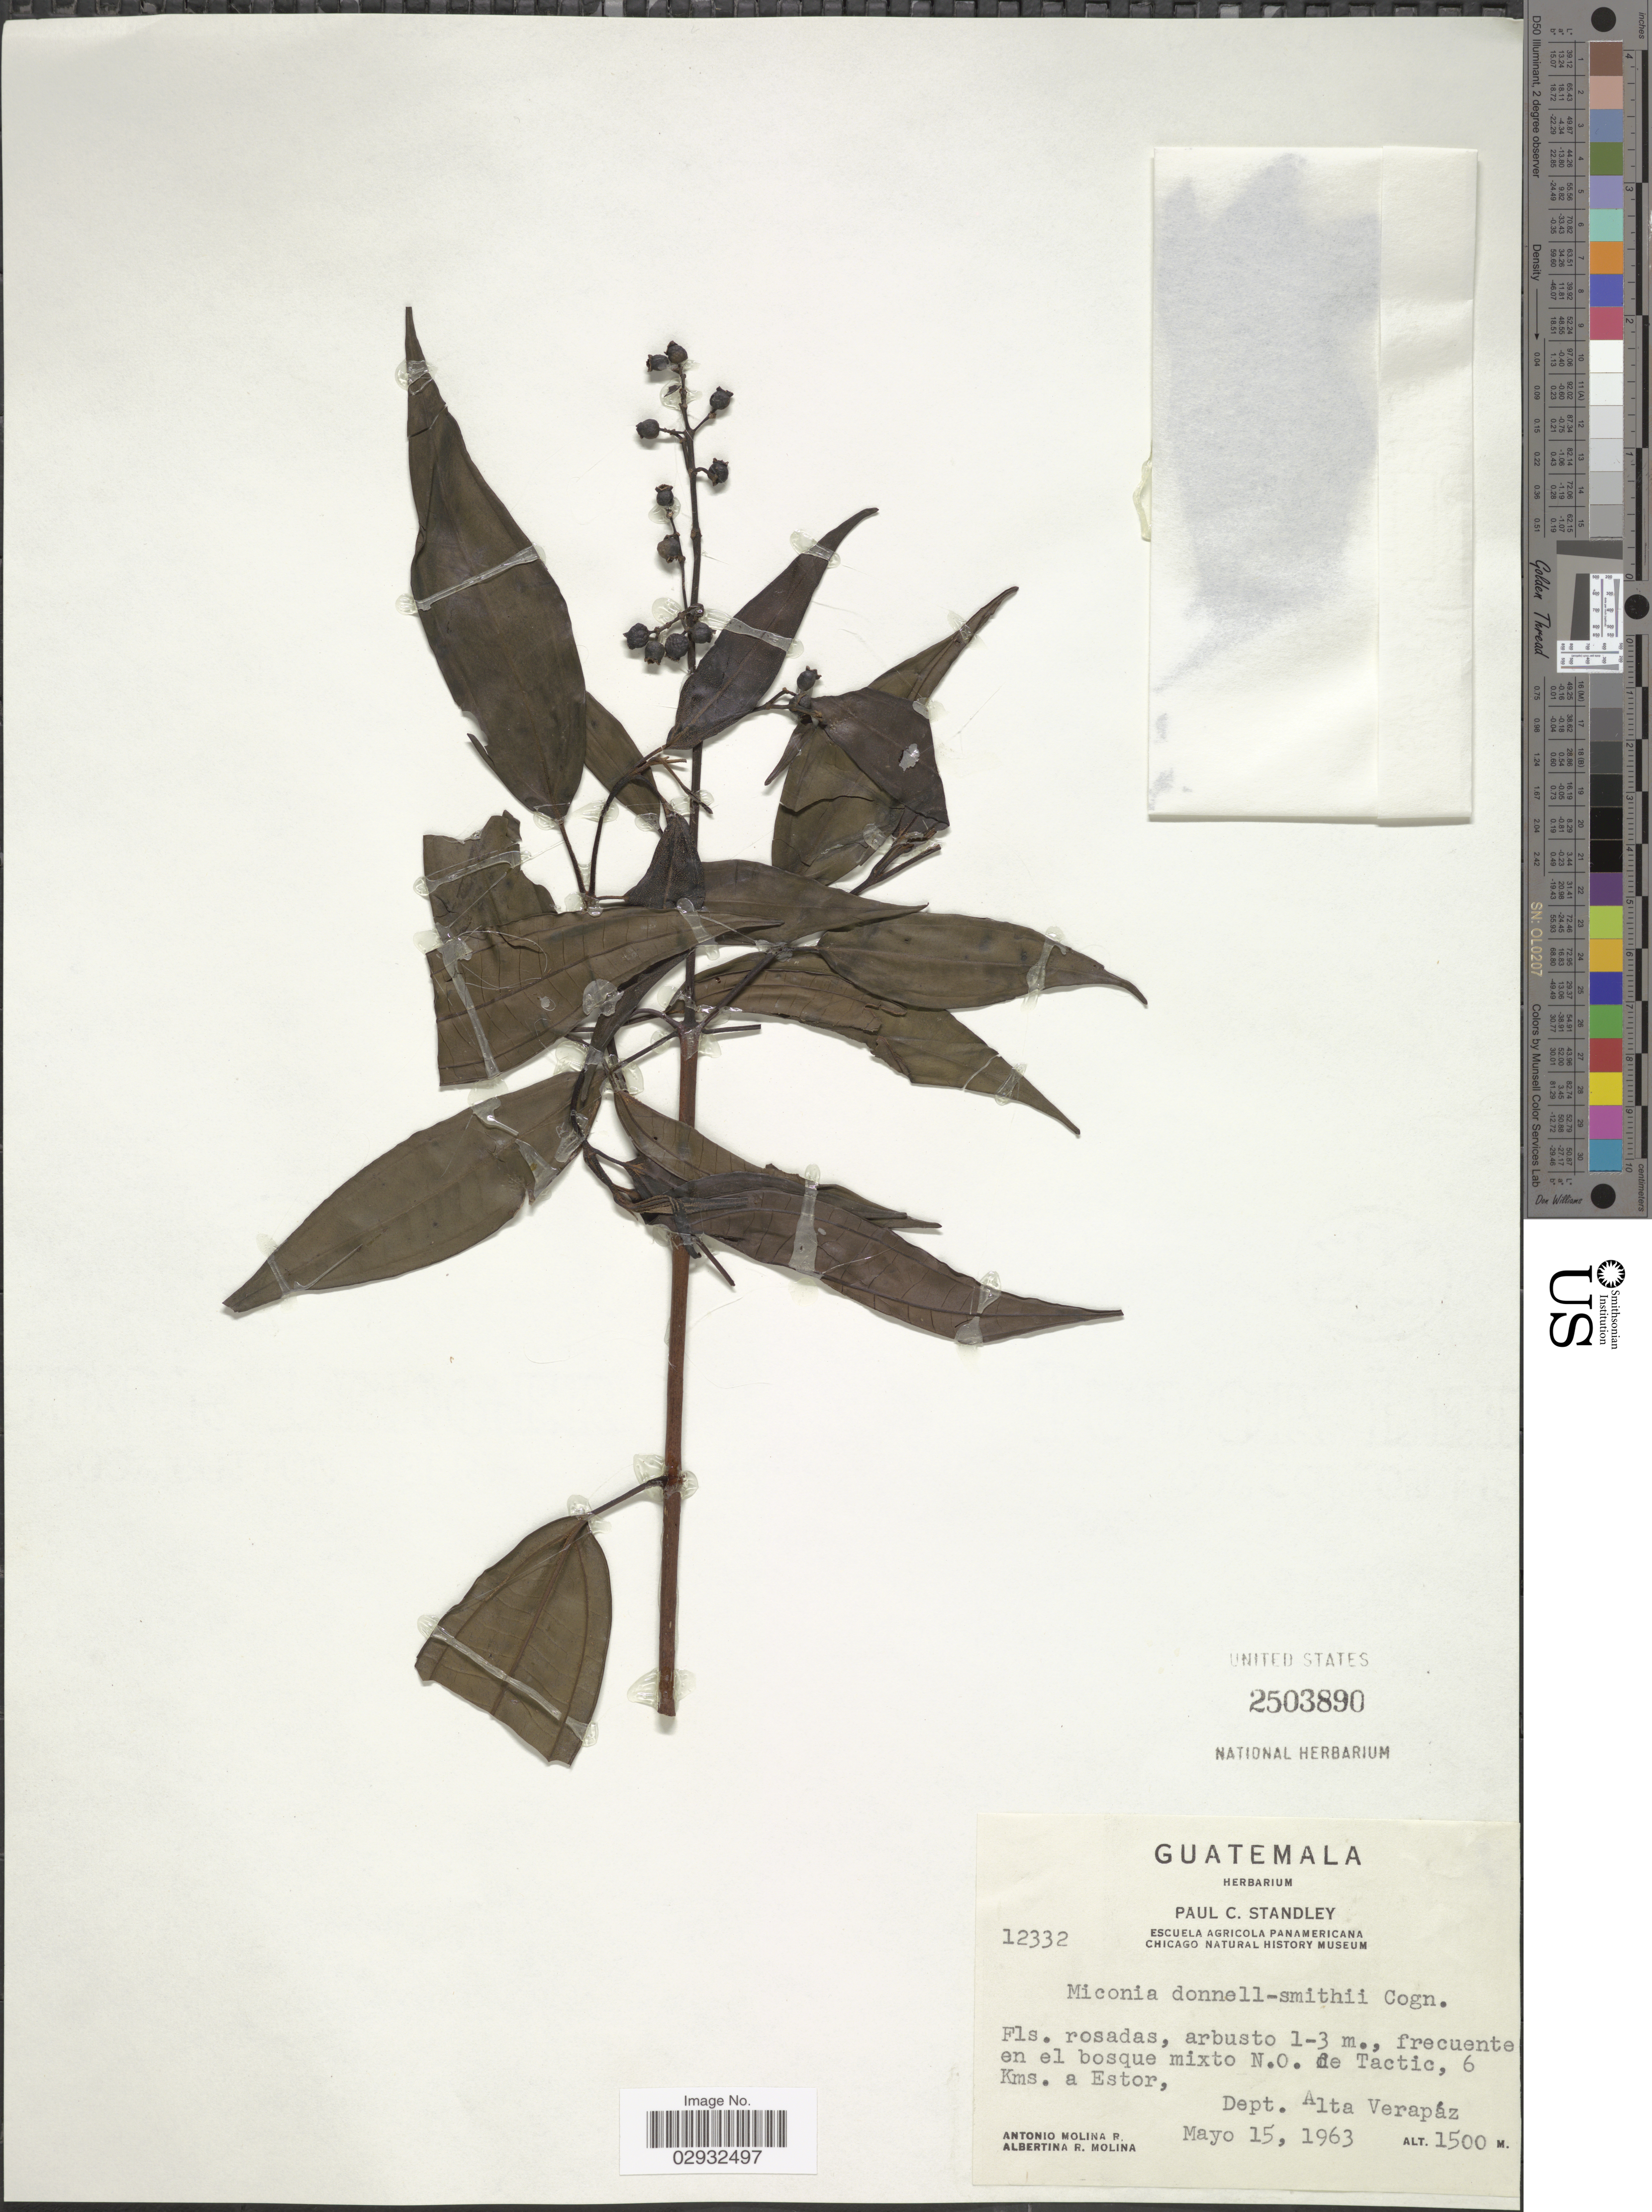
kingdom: Plantae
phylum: Tracheophyta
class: Magnoliopsida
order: Myrtales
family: Melastomataceae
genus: Miconia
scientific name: Miconia donnell-smithii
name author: Cogn.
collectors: A. Molina R. & A. R. Molina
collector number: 12332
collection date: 1963-05-15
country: Guatemala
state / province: Alta Verapaz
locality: N.O. de Tactic, 6 Kms. a Estor, Dept. Alta Verapáz.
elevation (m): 1500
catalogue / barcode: US 2503890